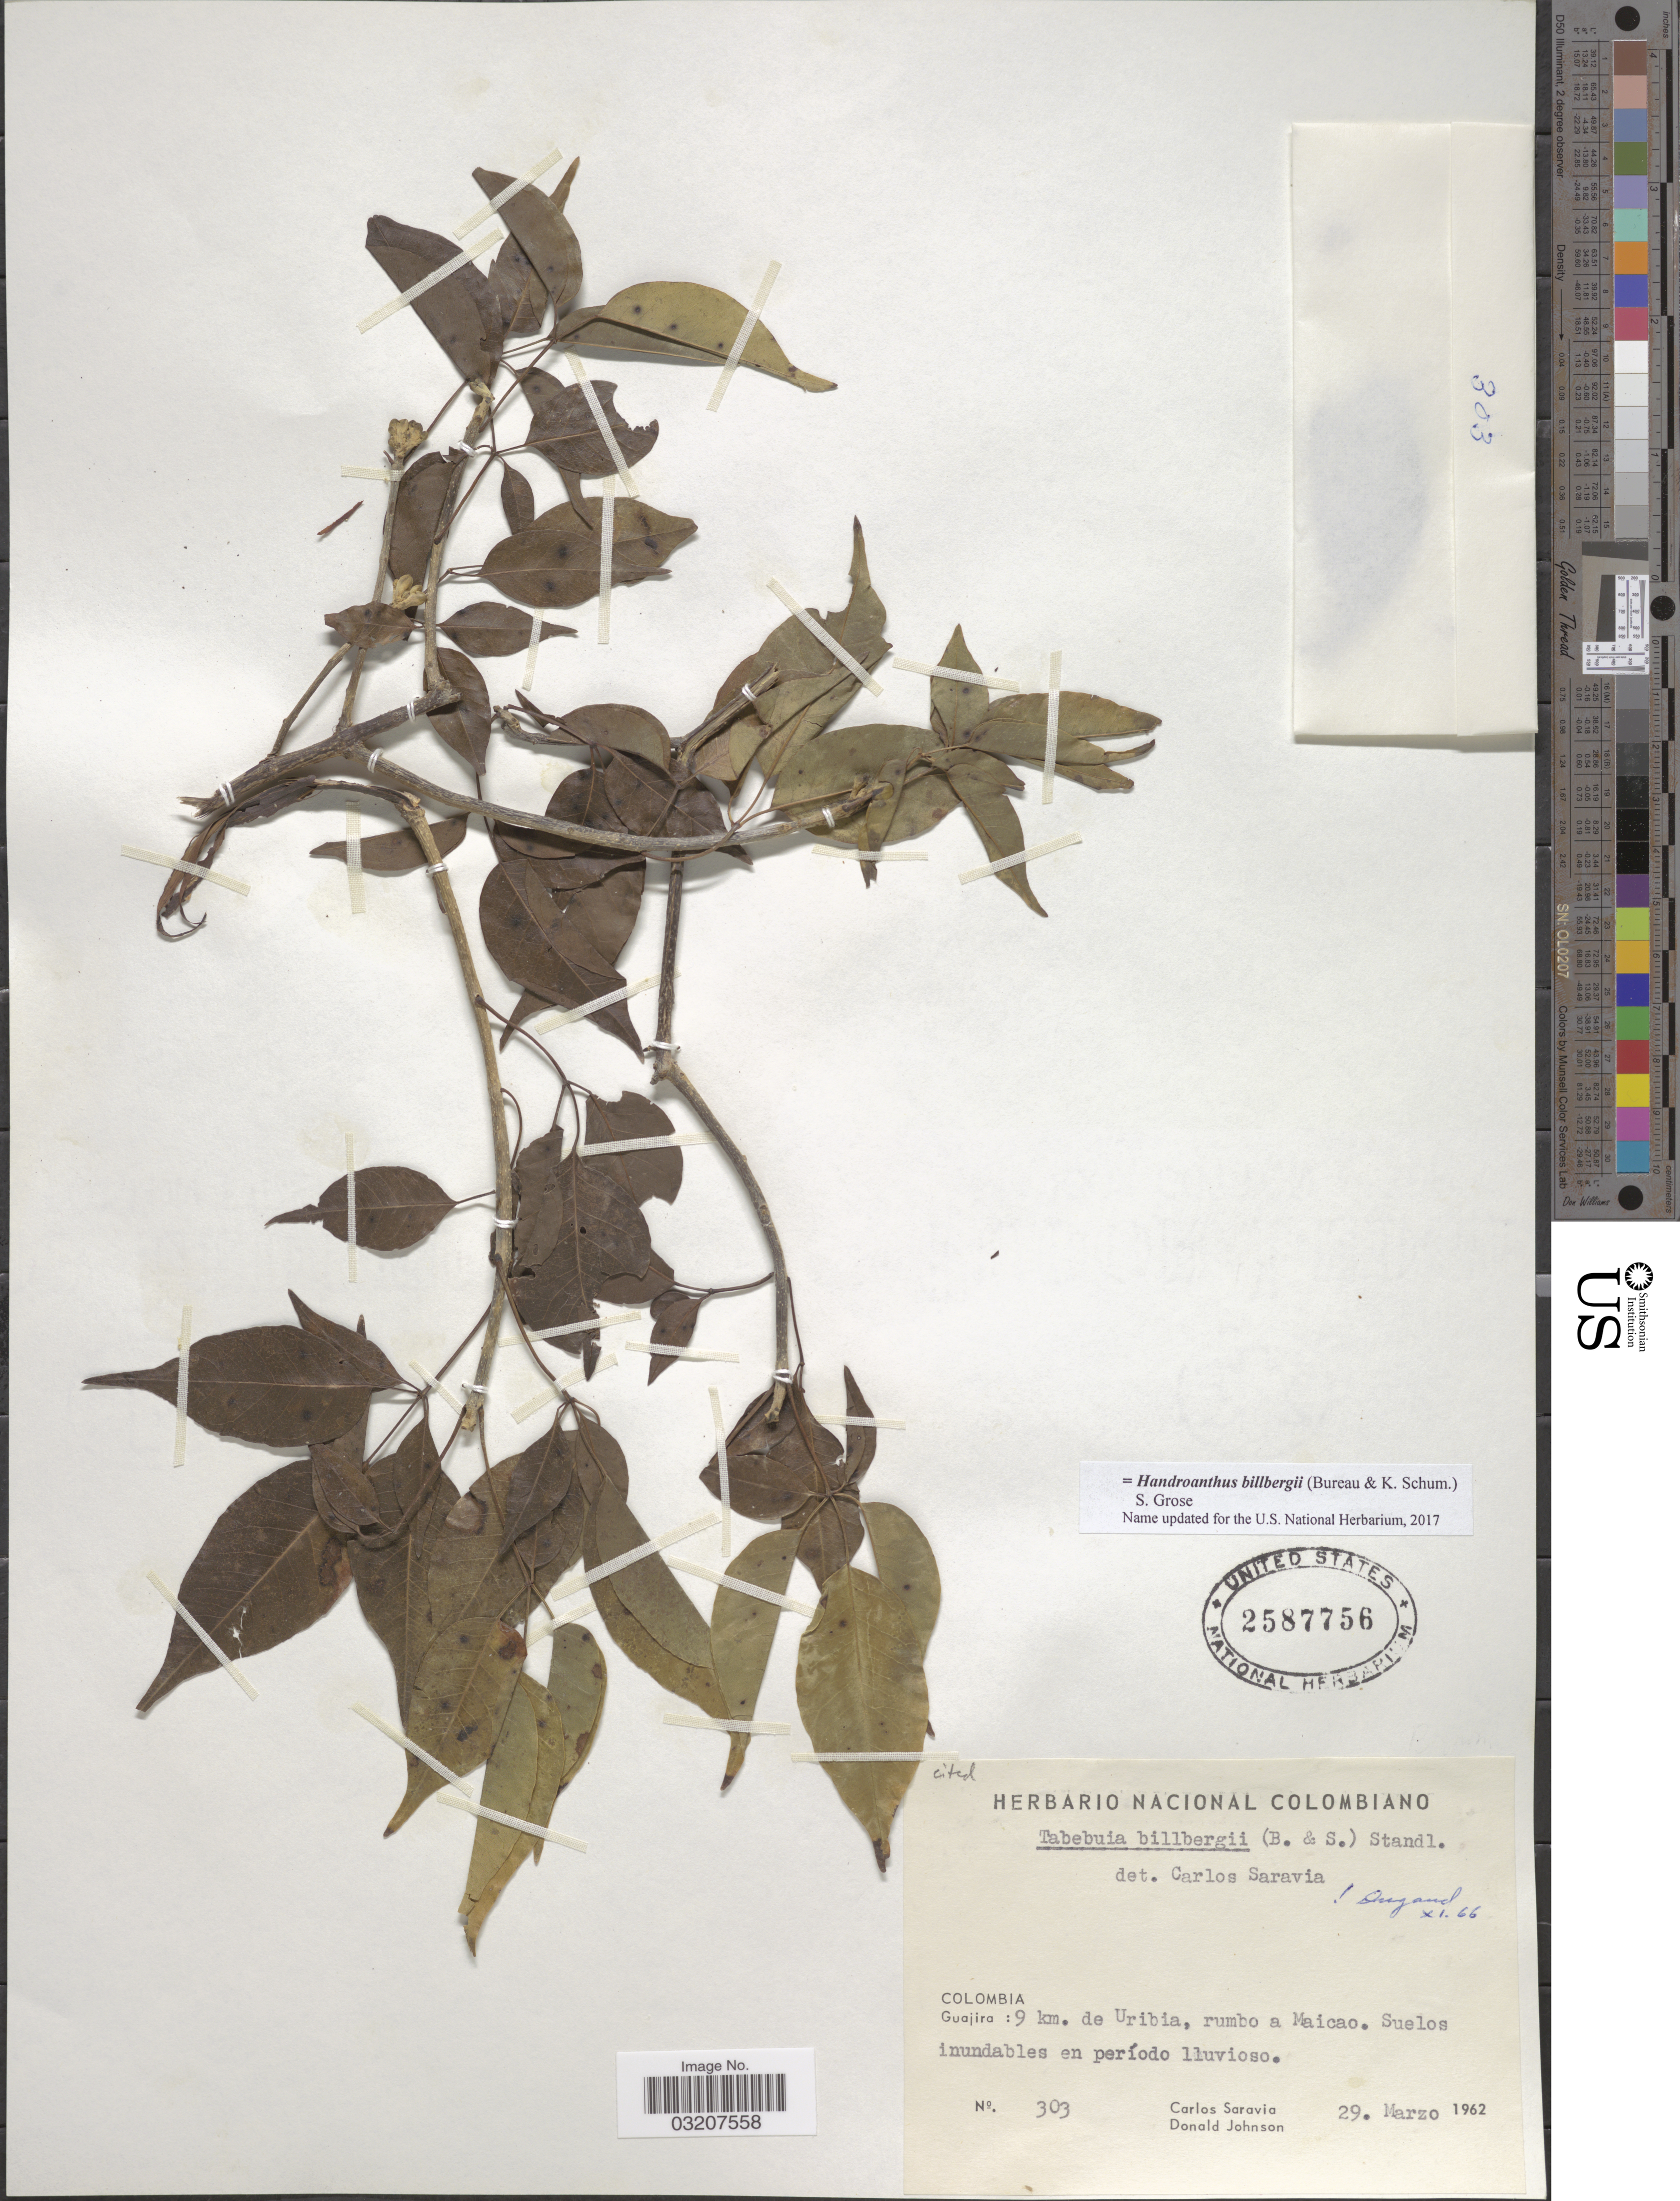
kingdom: Plantae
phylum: Tracheophyta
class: Magnoliopsida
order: Lamiales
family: Bignoniaceae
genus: Handroanthus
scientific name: Handroanthus billbergii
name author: (Bureau & K. Schum.) S.O. Grose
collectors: C. Saravia & D. Johnson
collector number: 303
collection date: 1962-03-29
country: Colombia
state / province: La Guajira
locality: Guajira: 9 km. de Uribia, rumbo a Maicao.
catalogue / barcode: US 2587756